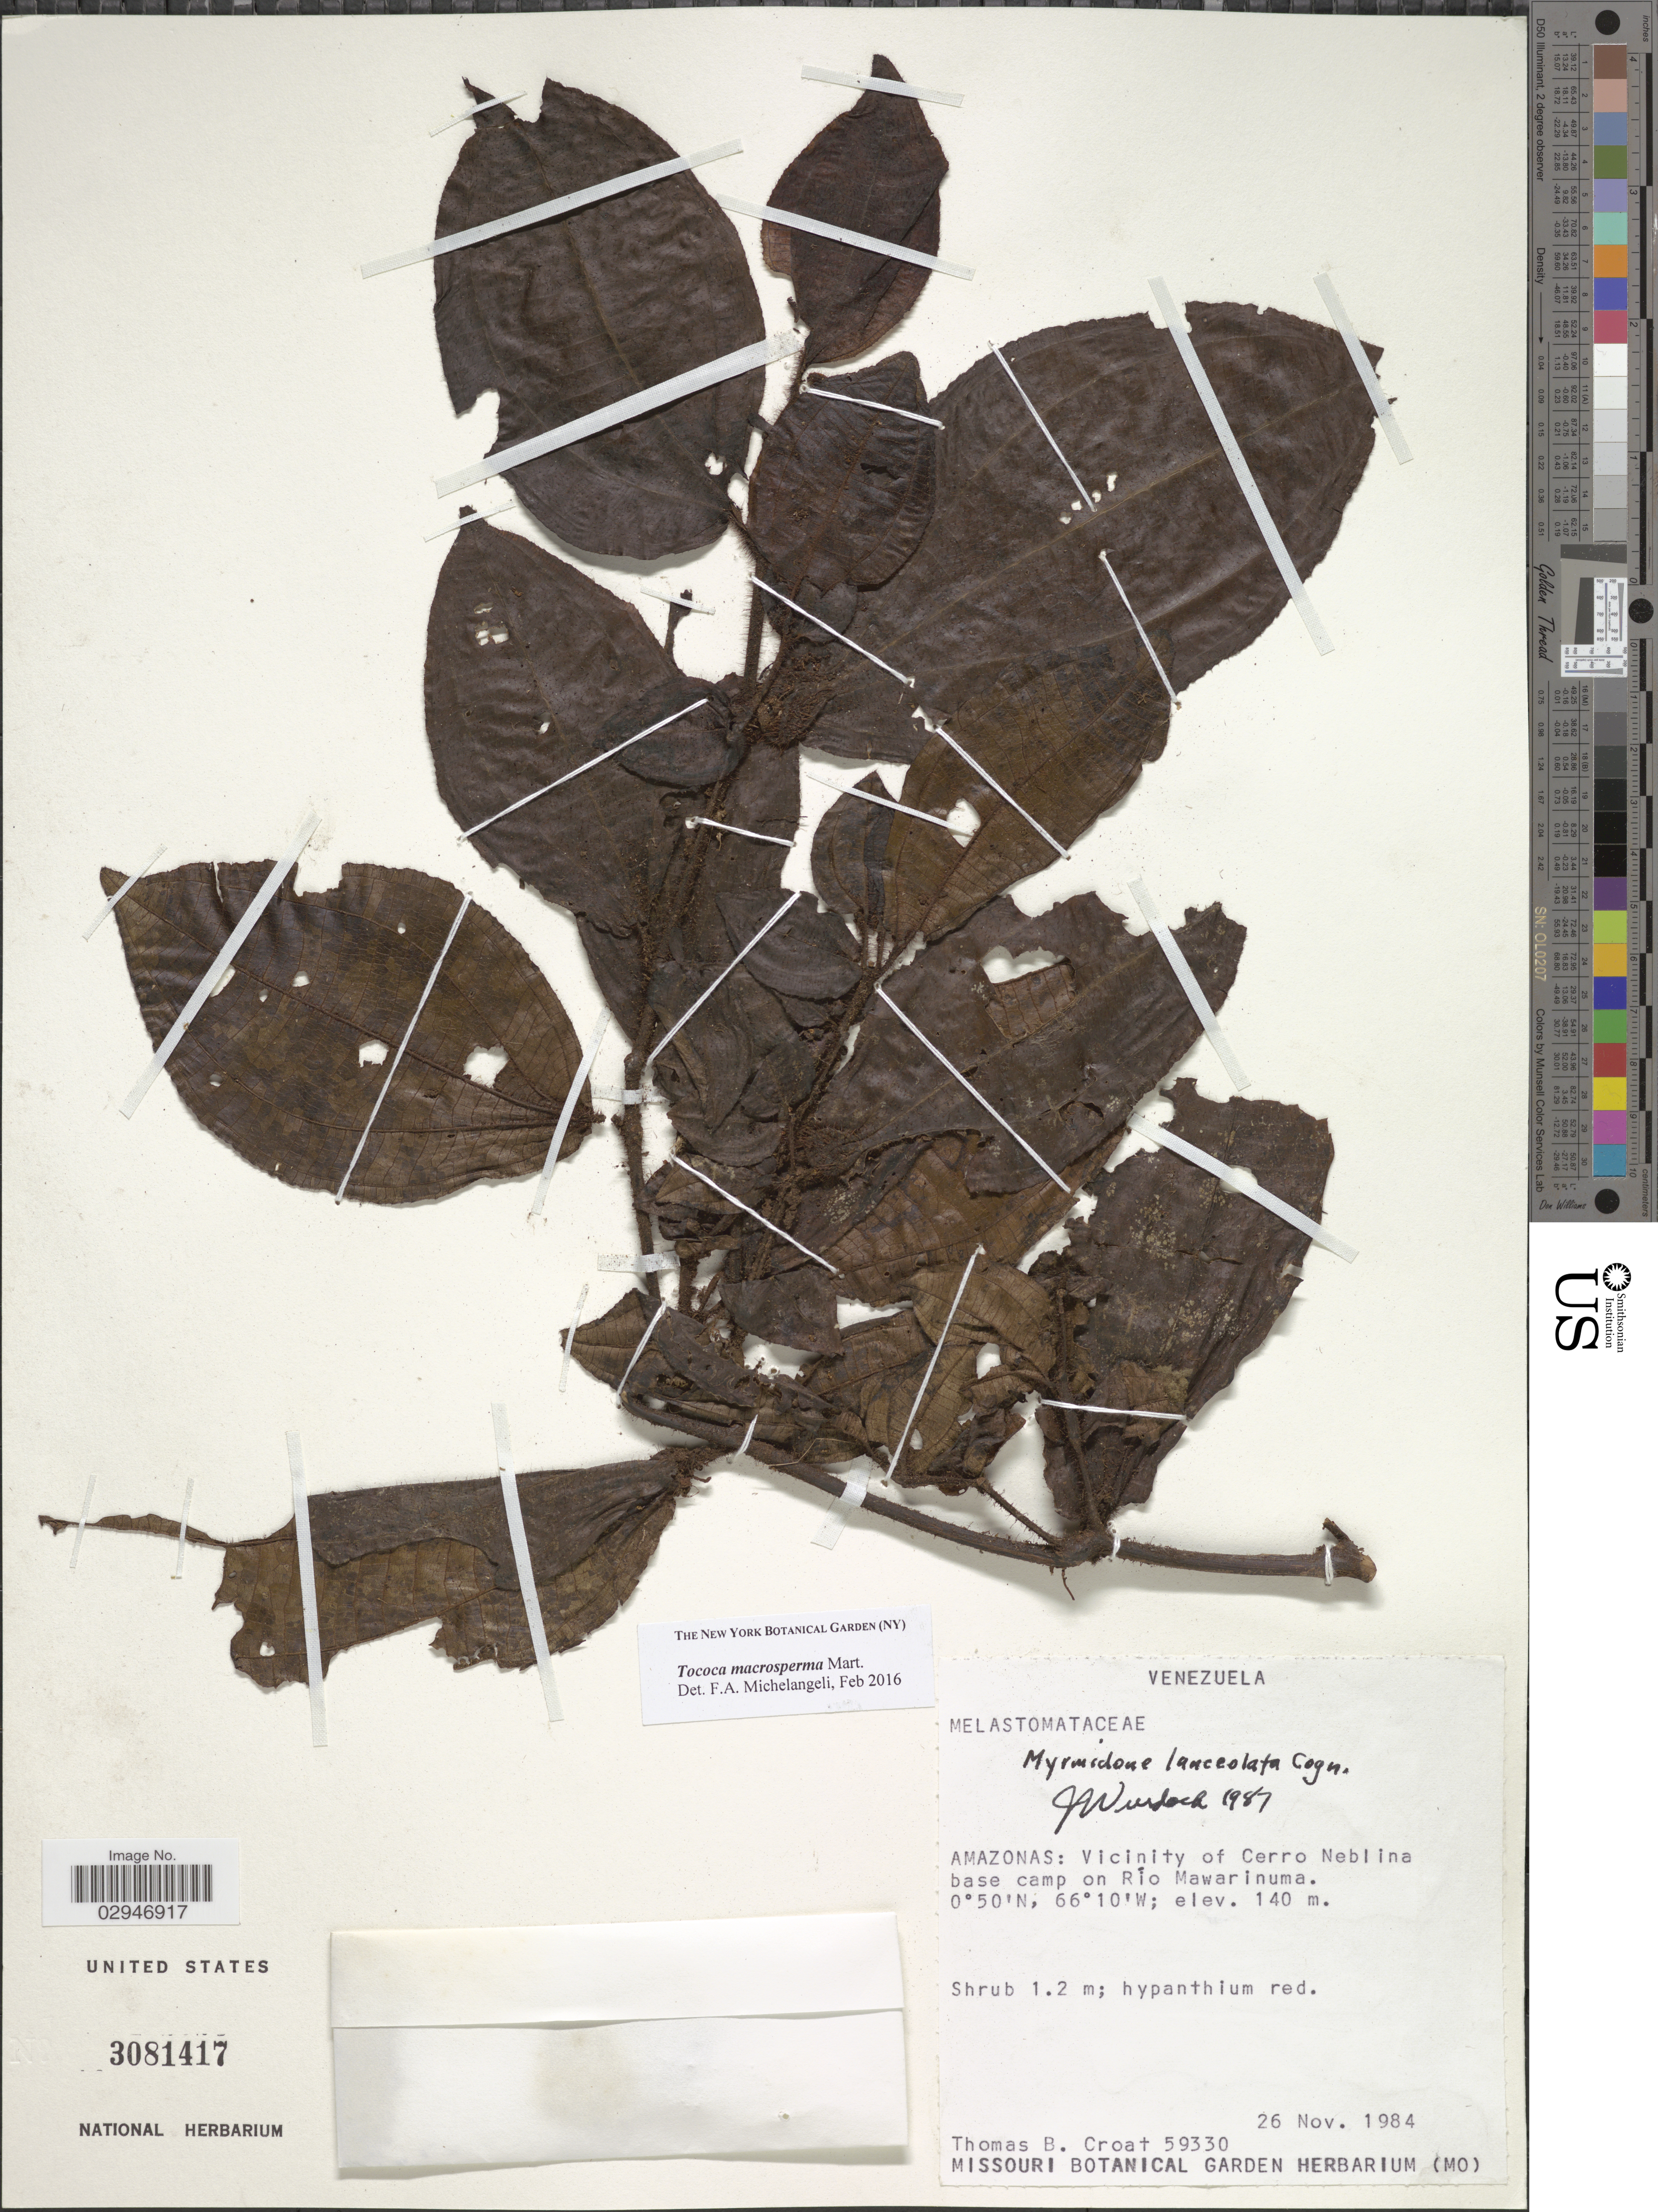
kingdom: Plantae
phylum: Tracheophyta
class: Magnoliopsida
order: Myrtales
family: Melastomataceae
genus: Tococa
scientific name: Tococa macrosperma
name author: Mart.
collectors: T. B. Croat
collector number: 59330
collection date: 1984-11-26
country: Venezuela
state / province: Amazonas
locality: Vicinity of Cerro Neblina base camp on Río Mawarinuma.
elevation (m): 140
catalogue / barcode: US 3081417